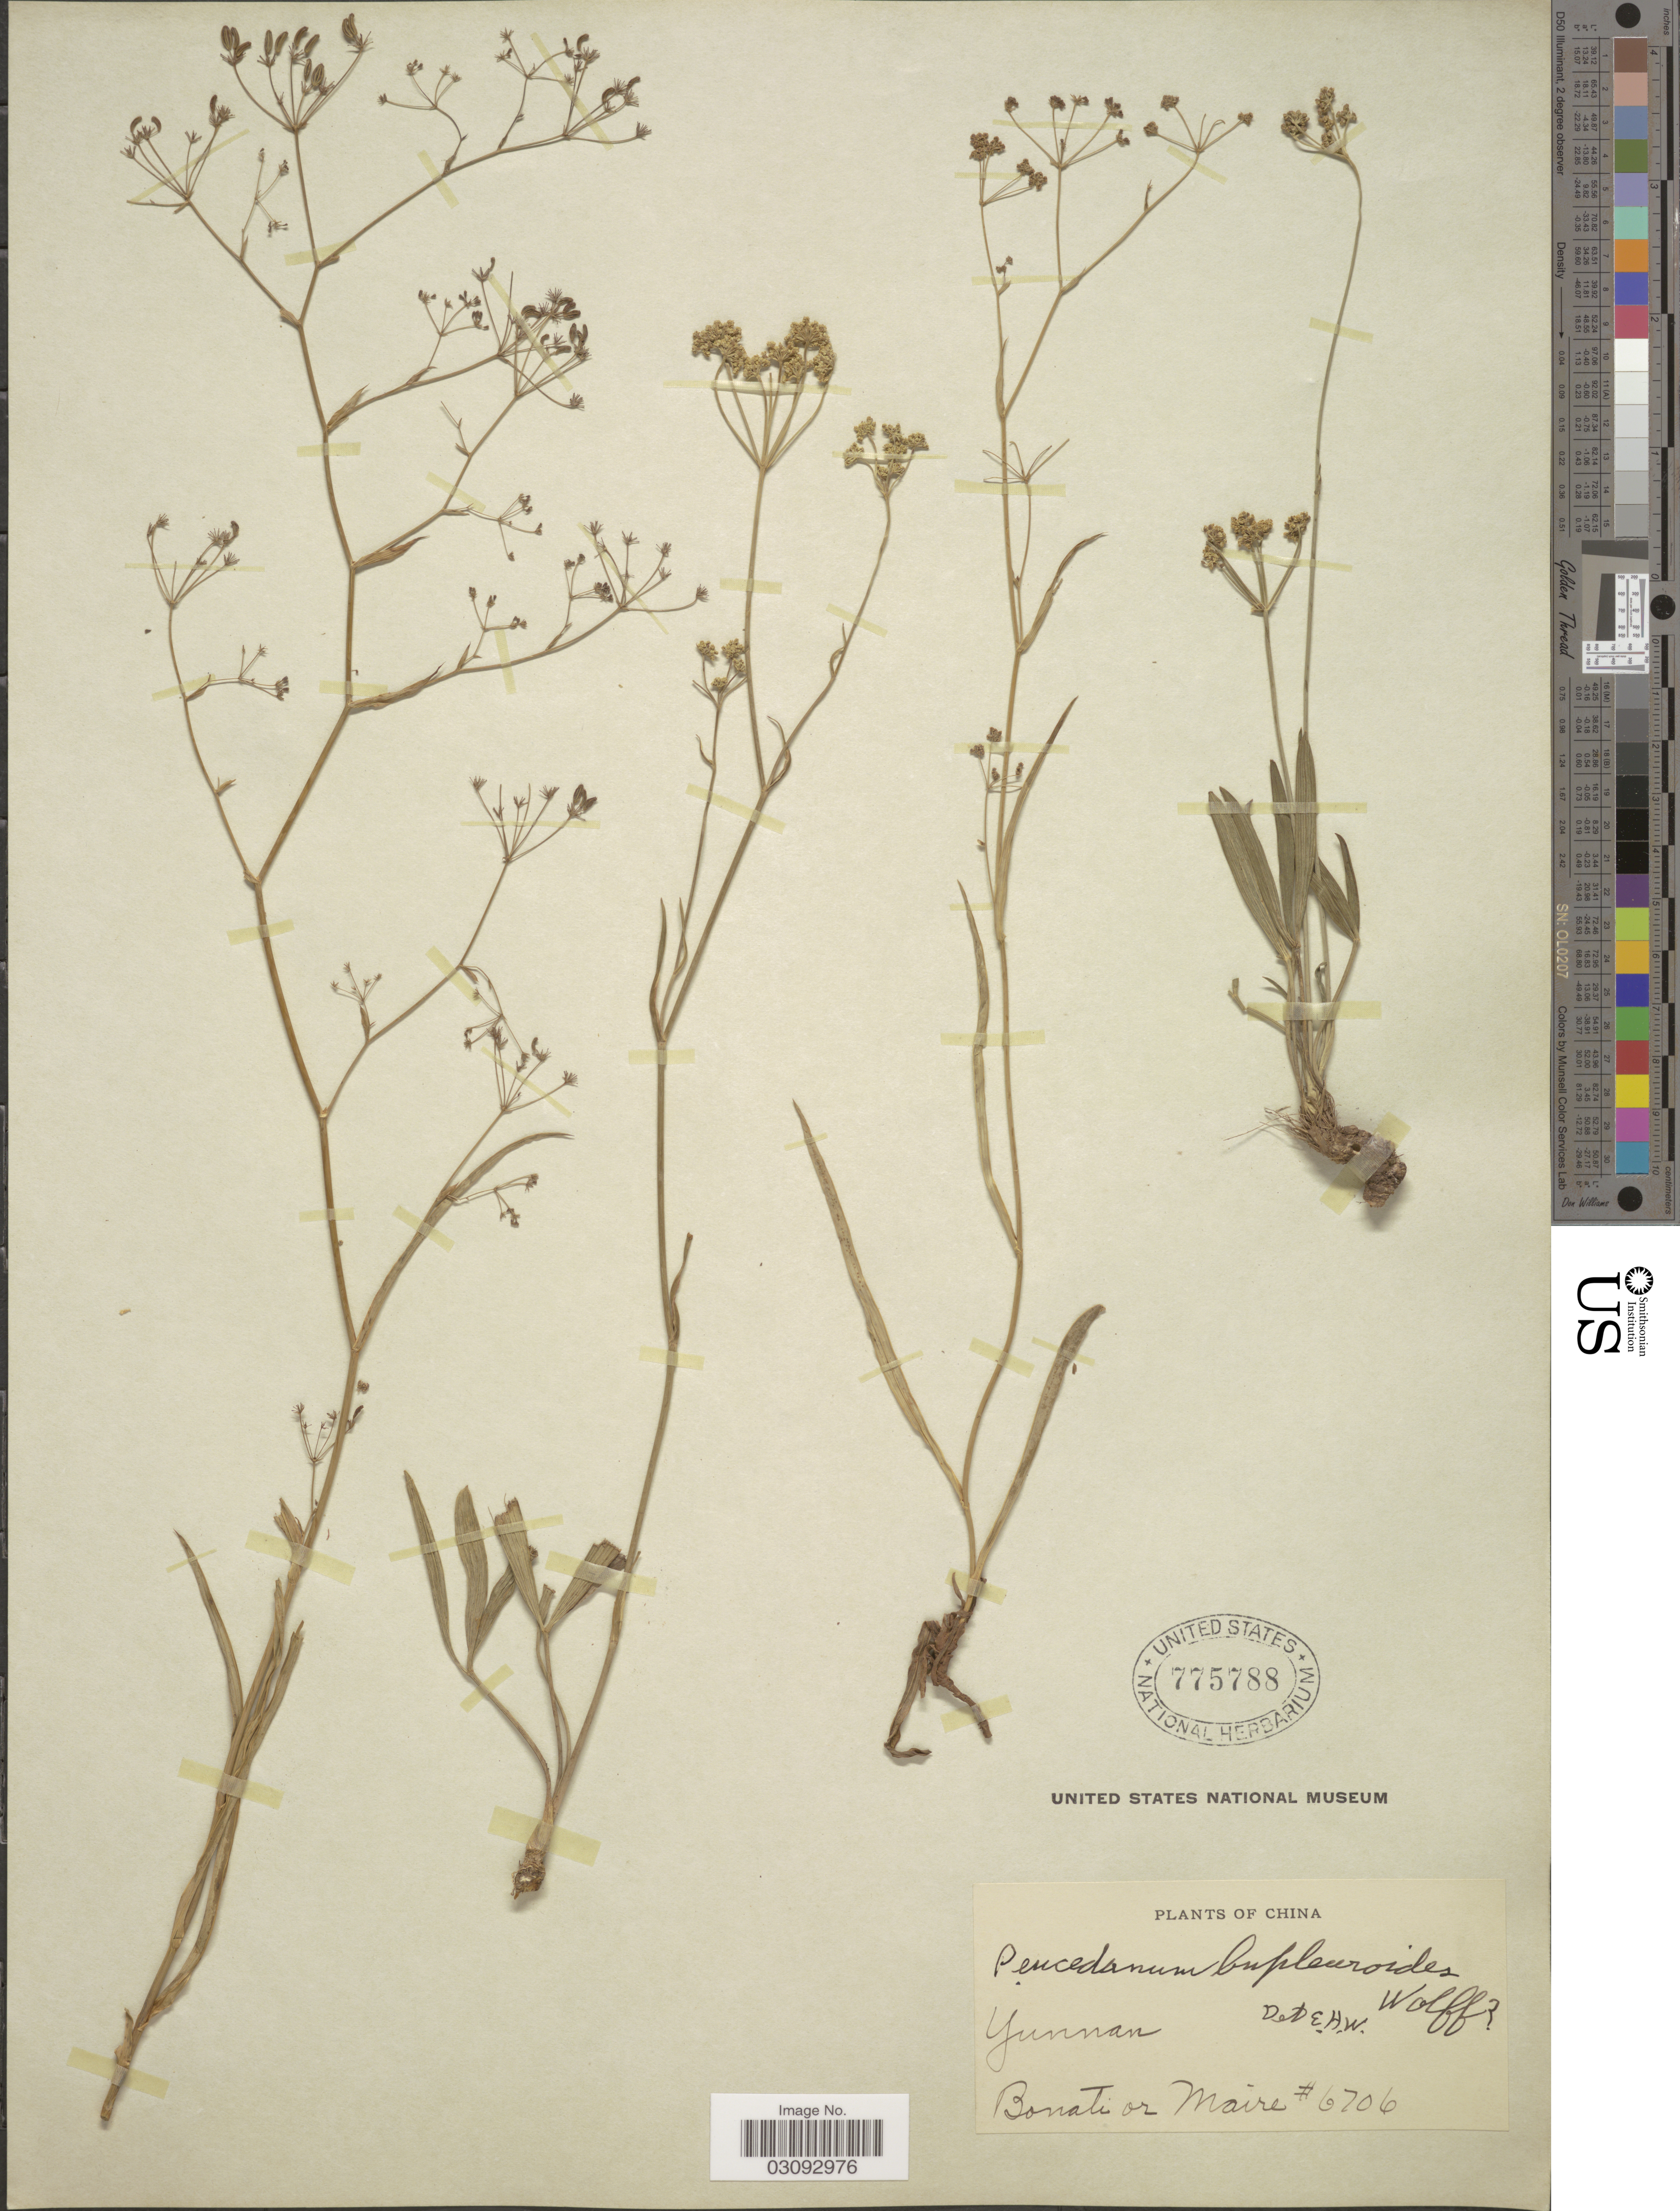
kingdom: Plantae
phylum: Tracheophyta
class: Magnoliopsida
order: Apiales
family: Apiaceae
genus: Peucedanum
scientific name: Peucedanum bupleuroides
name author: H. Wolff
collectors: -. Bonati & Maire, --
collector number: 6706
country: China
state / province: Yunnan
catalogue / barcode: US 775788